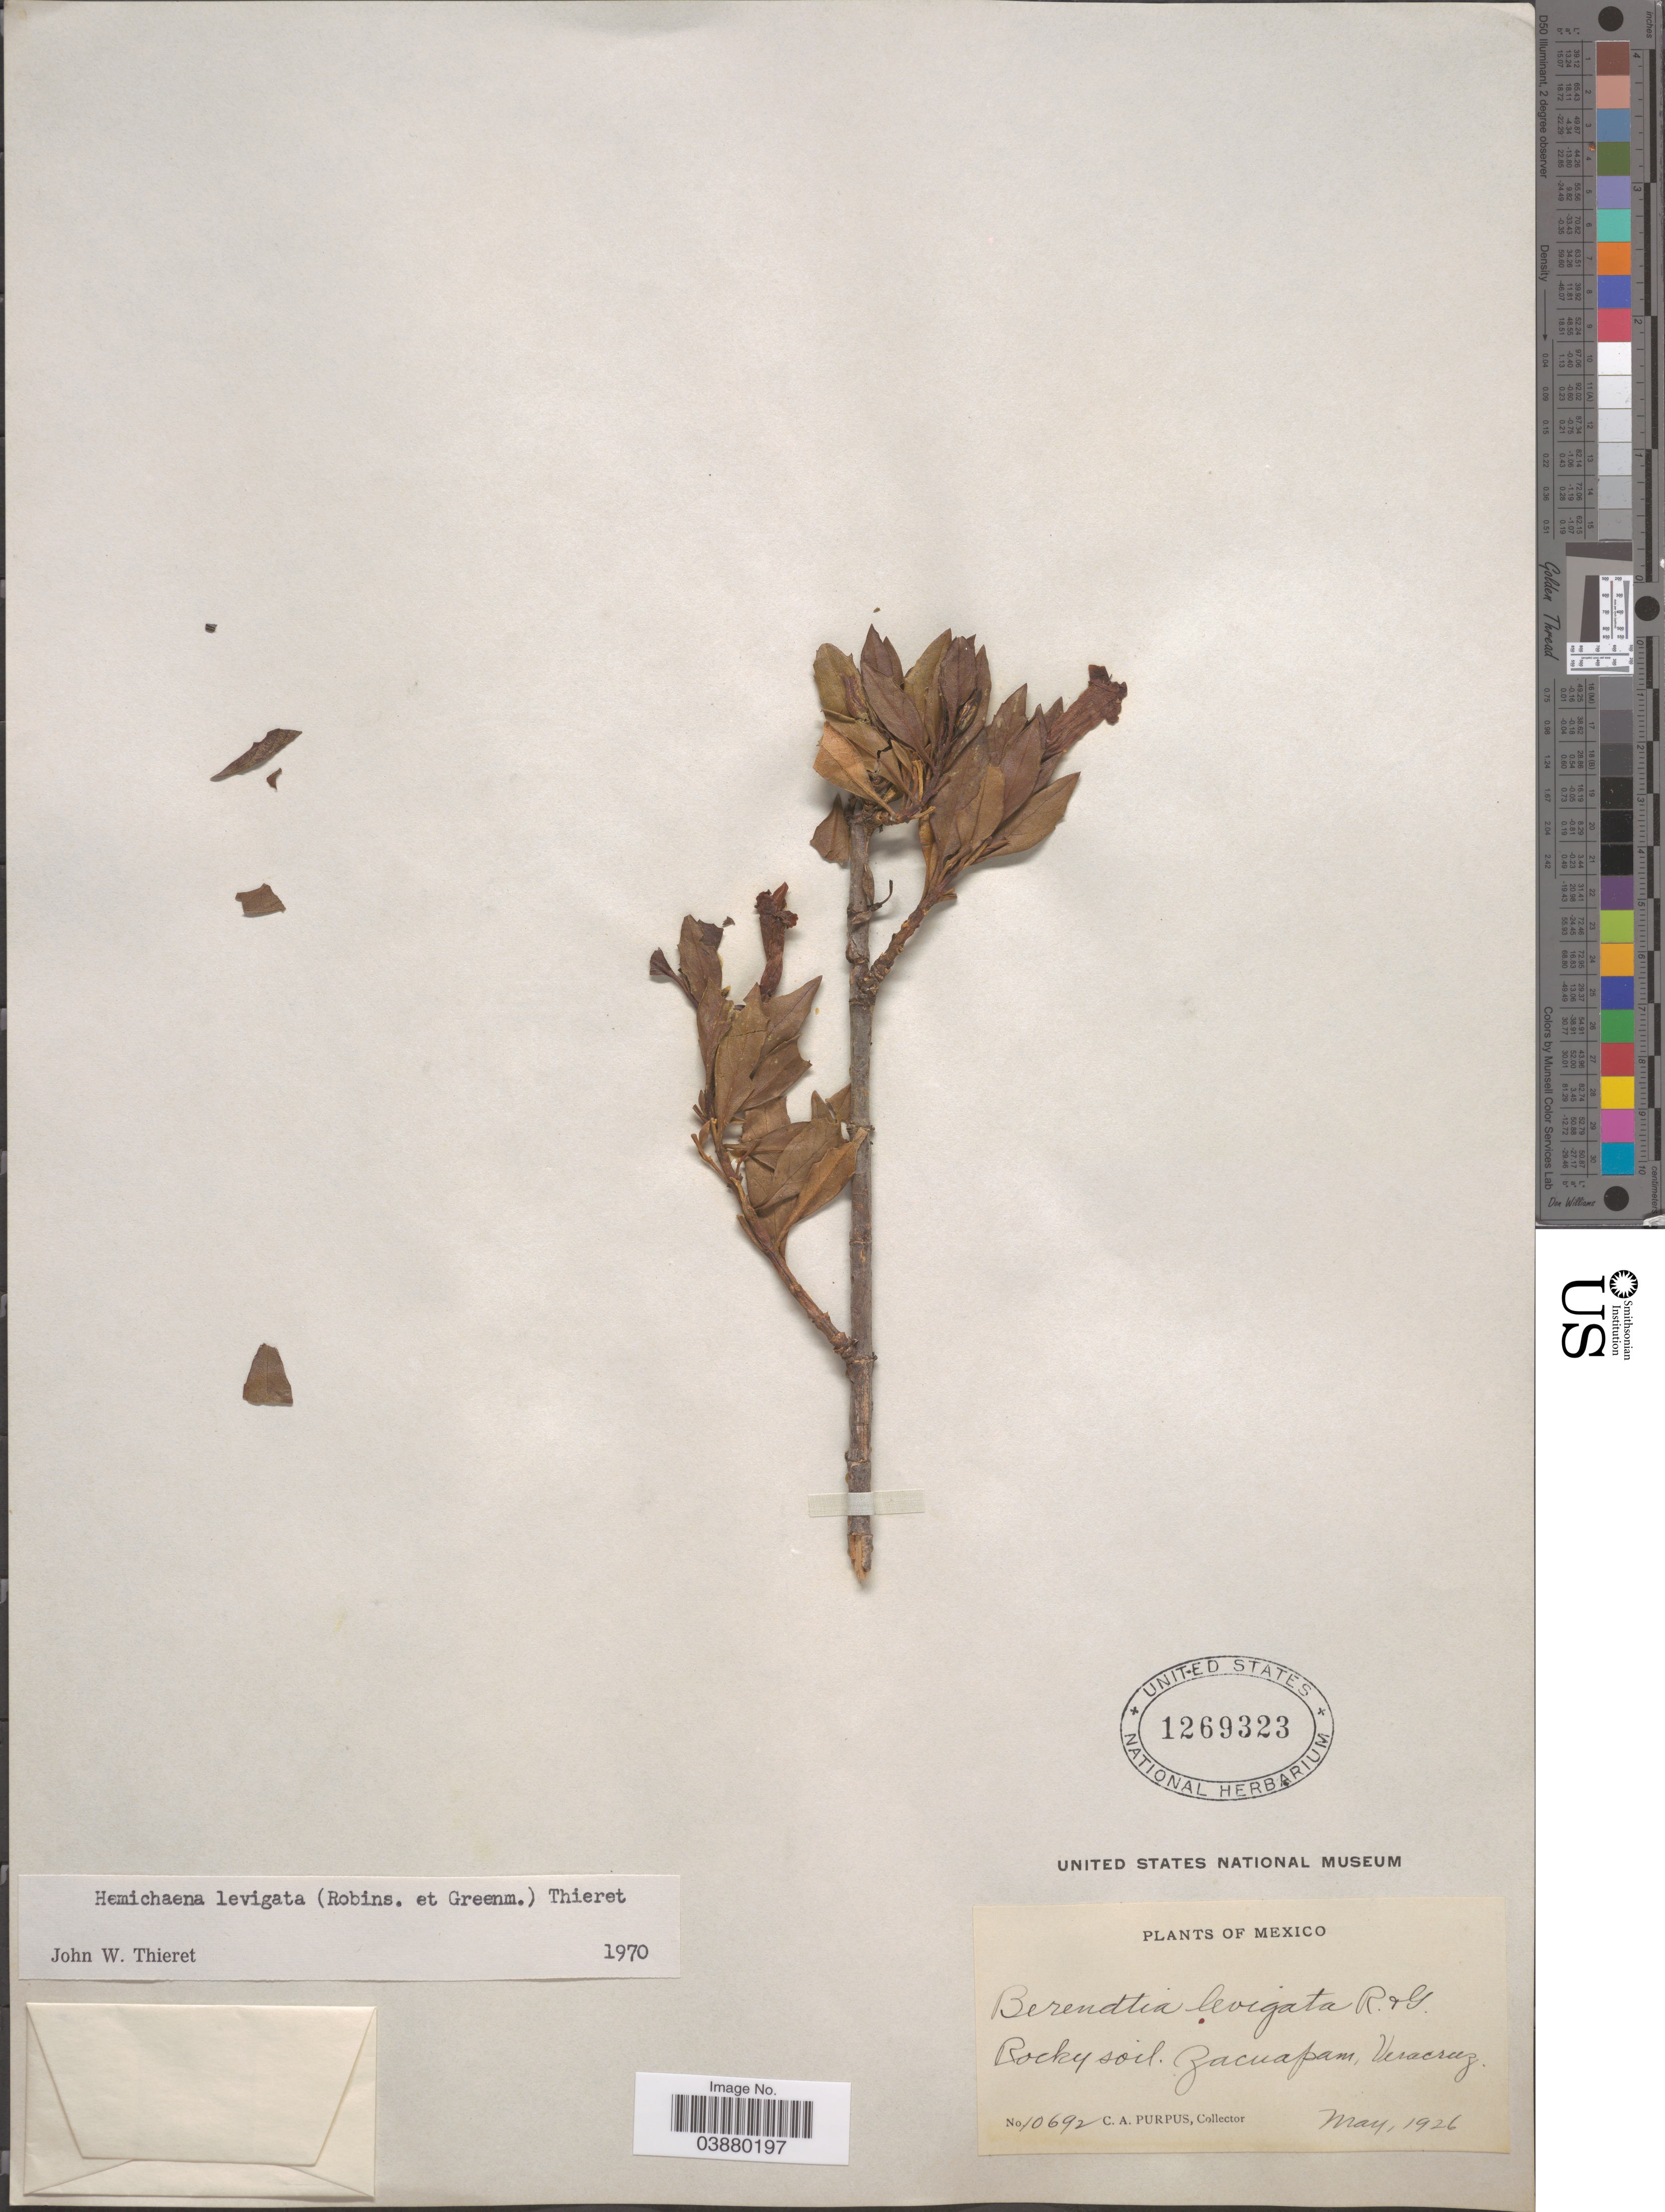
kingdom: Plantae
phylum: Tracheophyta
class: Magnoliopsida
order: Lamiales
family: Phrymaceae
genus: Hemichaena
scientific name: Hemichaena levigata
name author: (B.L. Rob. & Greenm.) Thieret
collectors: C. A. Purpus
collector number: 10692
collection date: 1926-05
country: Mexico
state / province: Veracruz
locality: Zacuapan, Veracruz.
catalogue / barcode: US 1269323